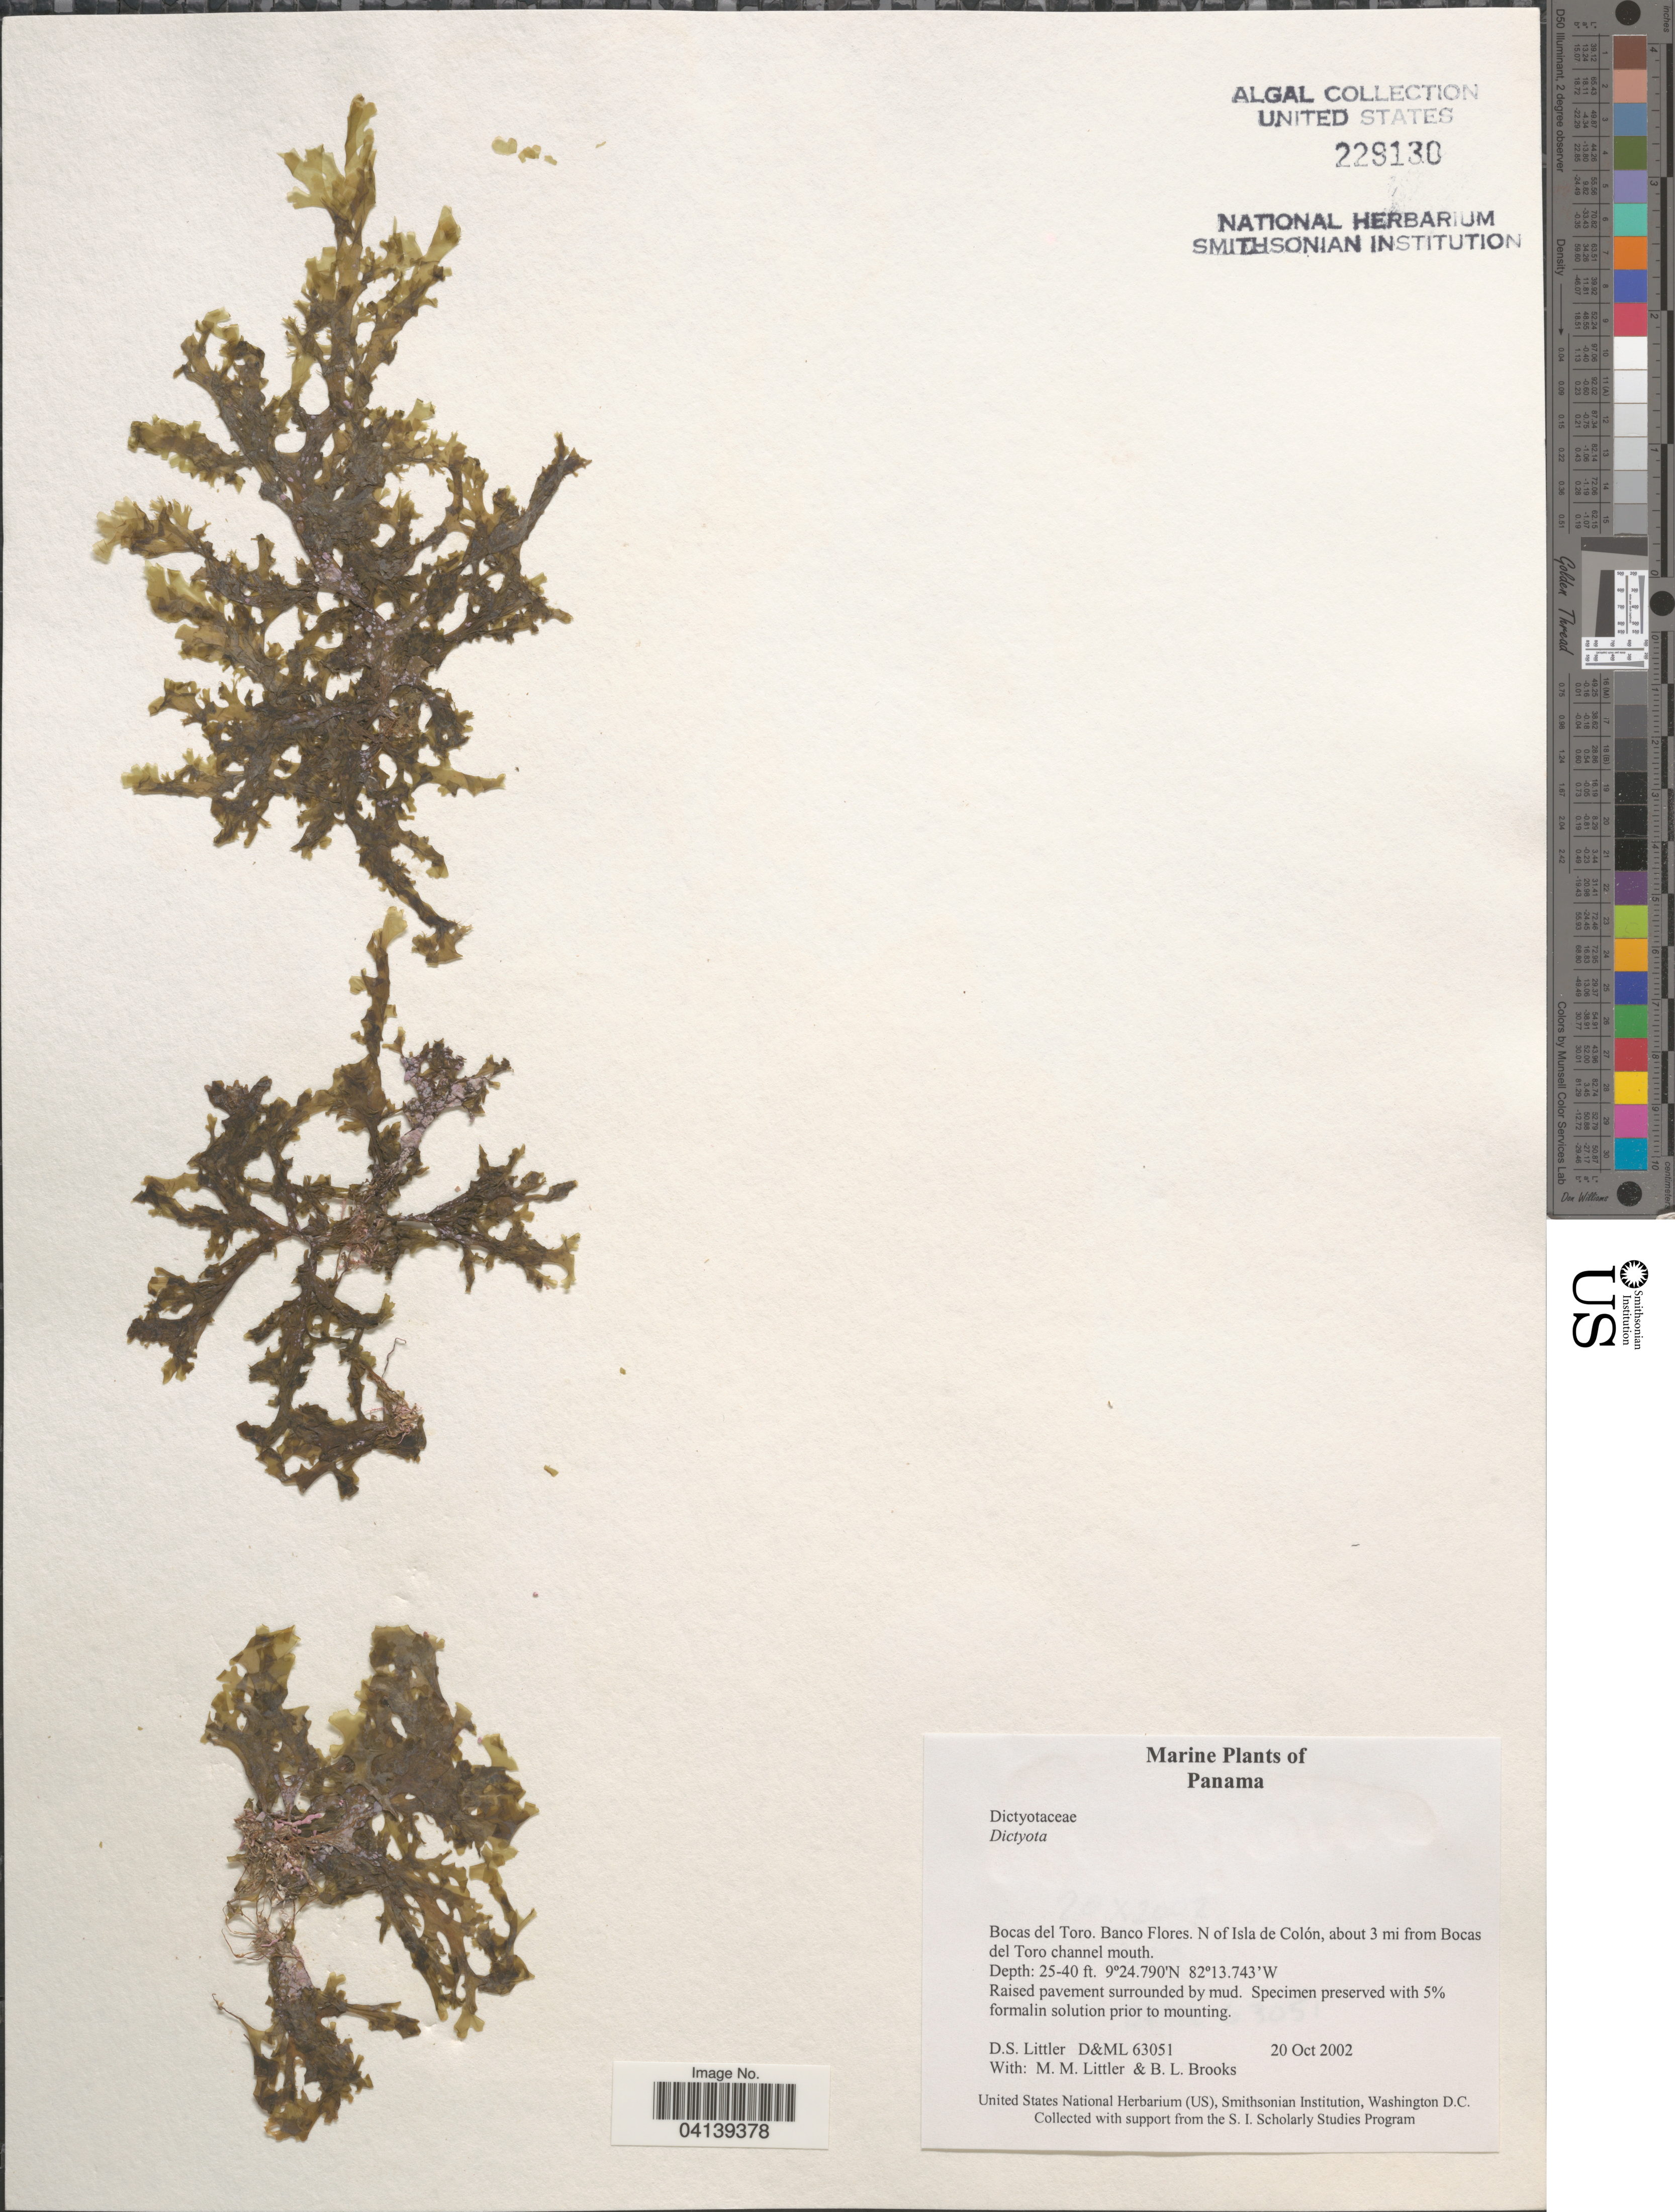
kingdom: Chromista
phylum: Ochrophyta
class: Phaeophyceae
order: Dictyotales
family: Dictyotaceae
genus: Dictyota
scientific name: Dictyota sp.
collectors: D. S. Littler & B. Brooks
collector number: D&ML63051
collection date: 2002-10-20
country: Panama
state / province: Bocas del Toro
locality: Banco Flores. N of Isla de Colón, about 3 mi from Bocas del Toro channel mouth.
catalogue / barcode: US 229130